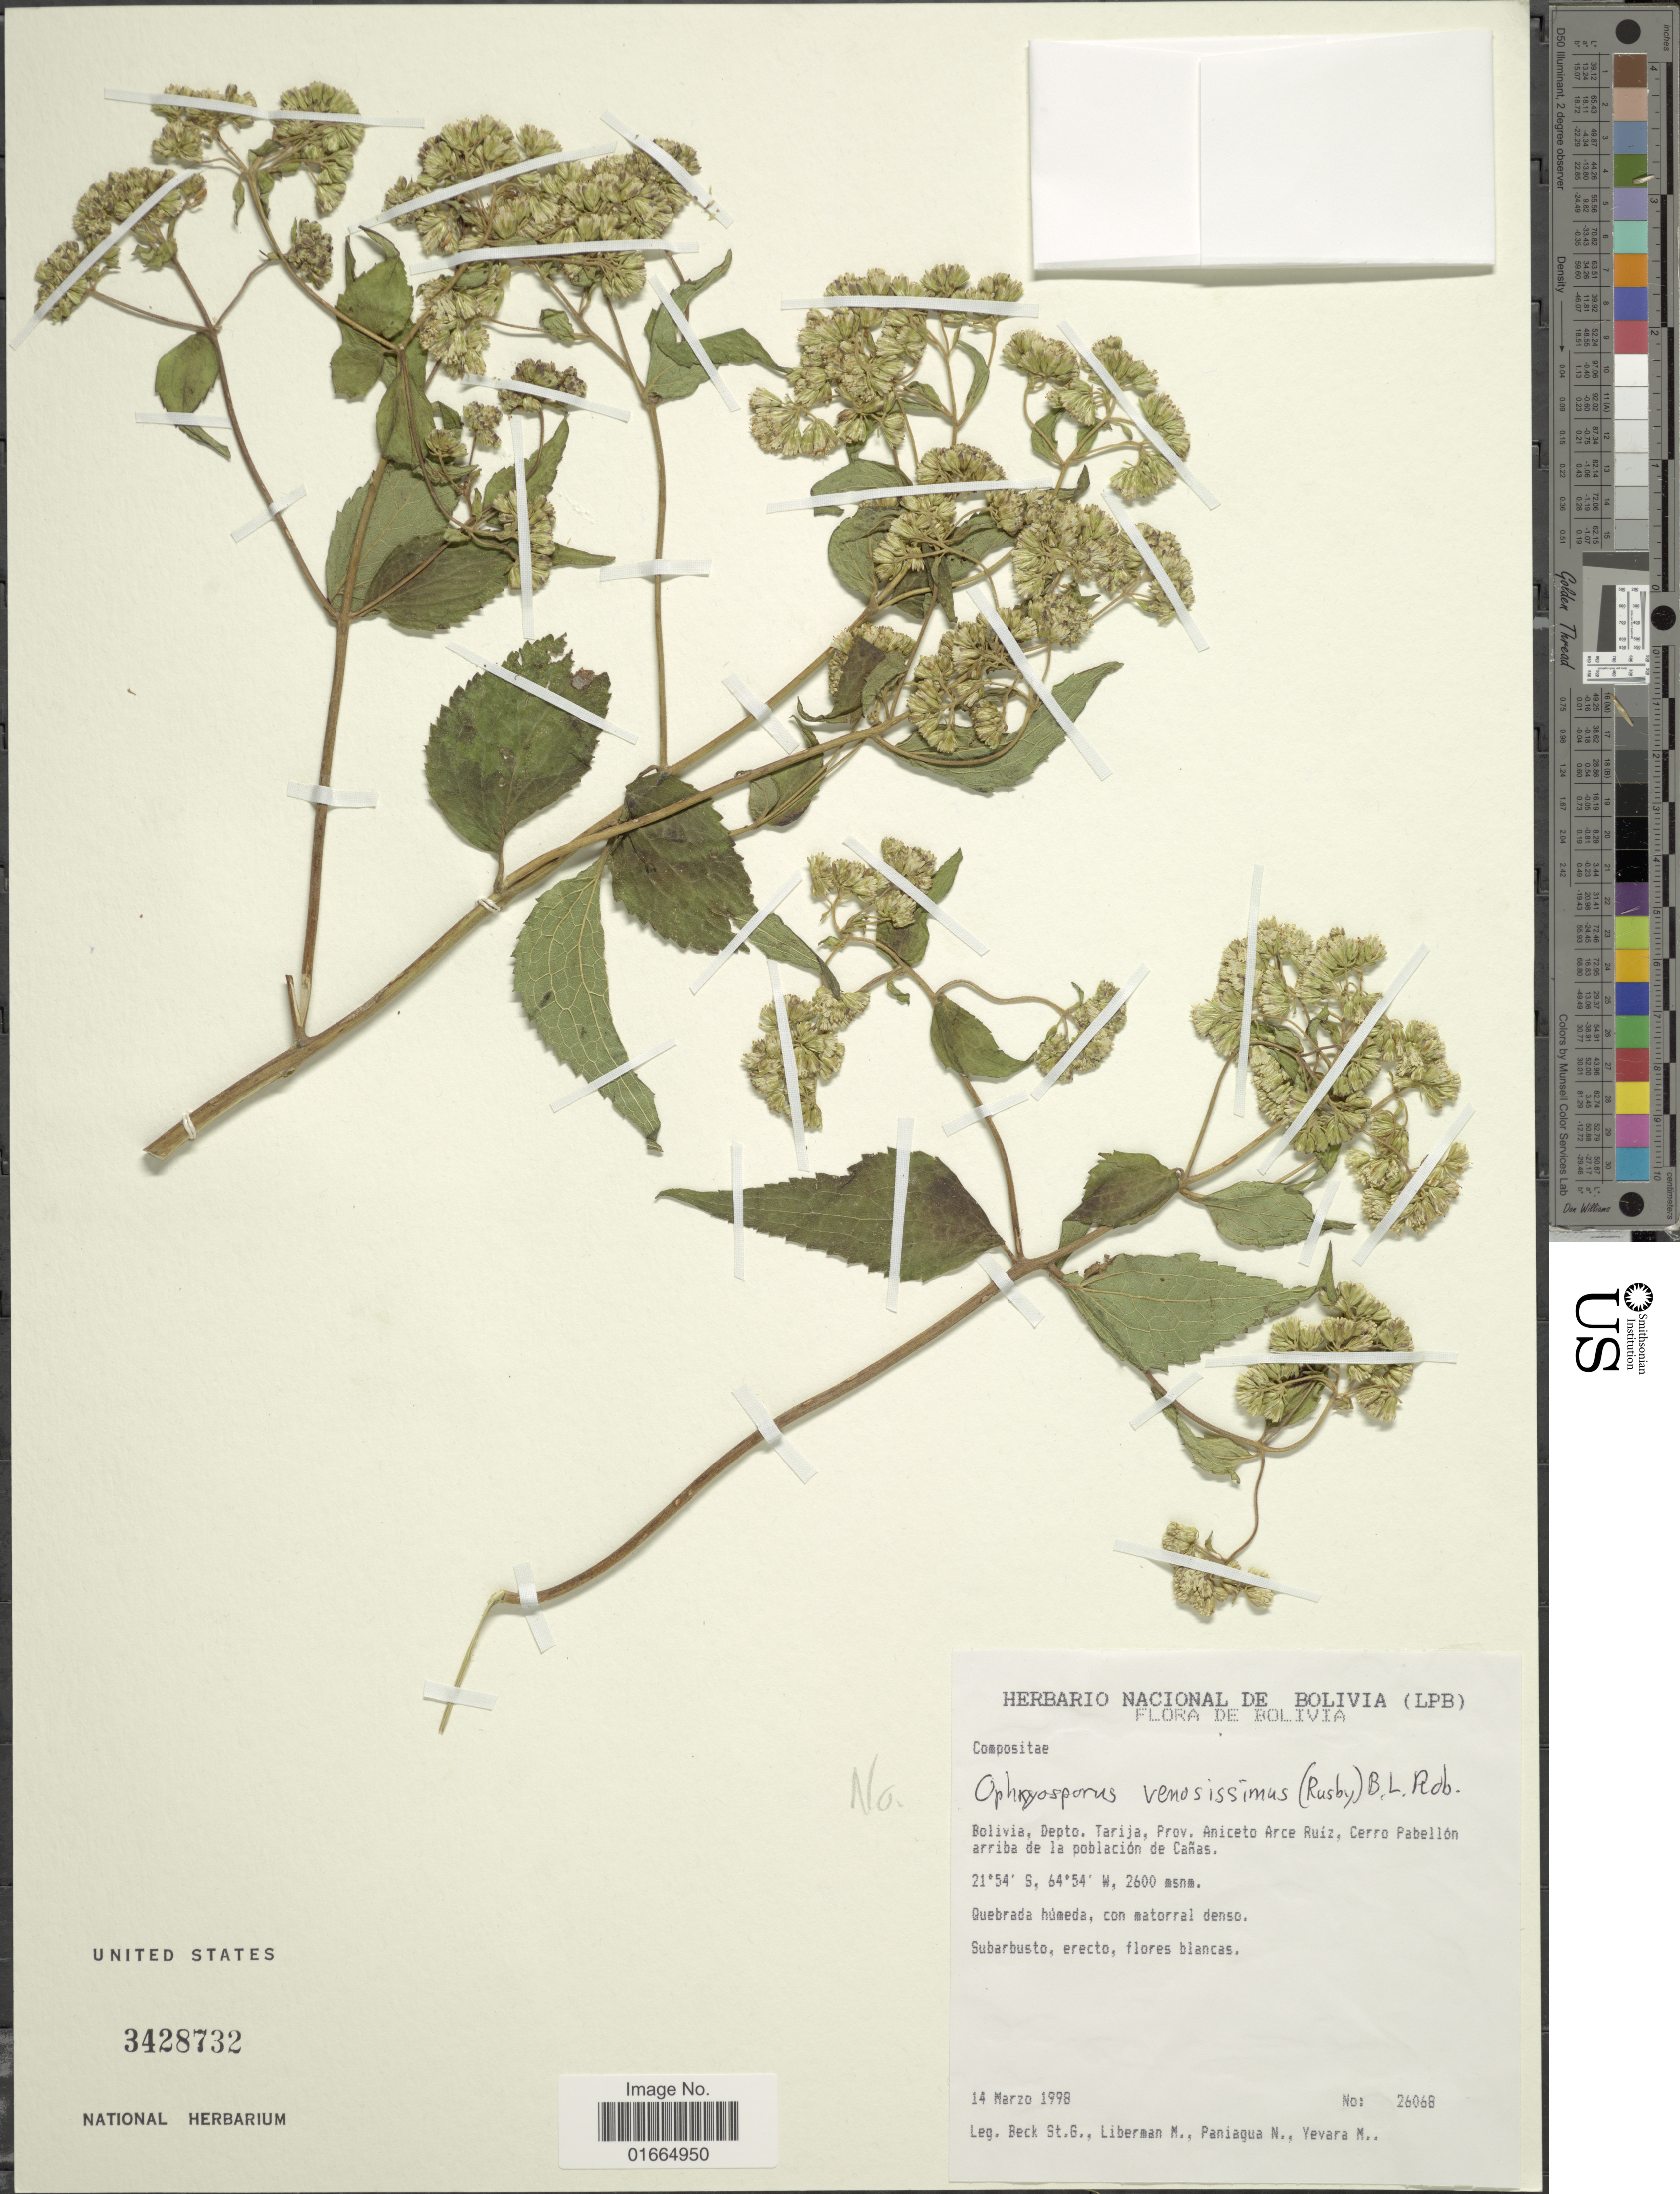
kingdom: Plantae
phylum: Tracheophyta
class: Magnoliopsida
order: Asterales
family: Asteraceae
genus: Ophryosporus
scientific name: Ophryosporus venosissimus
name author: (Rusby) B.L. Rob.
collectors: S. G. Beck, M. Liberman, N. Paniagua & M. Yevara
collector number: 26068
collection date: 1998-03-14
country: Bolivia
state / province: Tarija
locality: Bolivia, Depto. Tarija, Prov. Aniceto Arce Ruiz, Cerro Pabellón arriba de la población de Cañas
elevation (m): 2600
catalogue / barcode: US 3428732